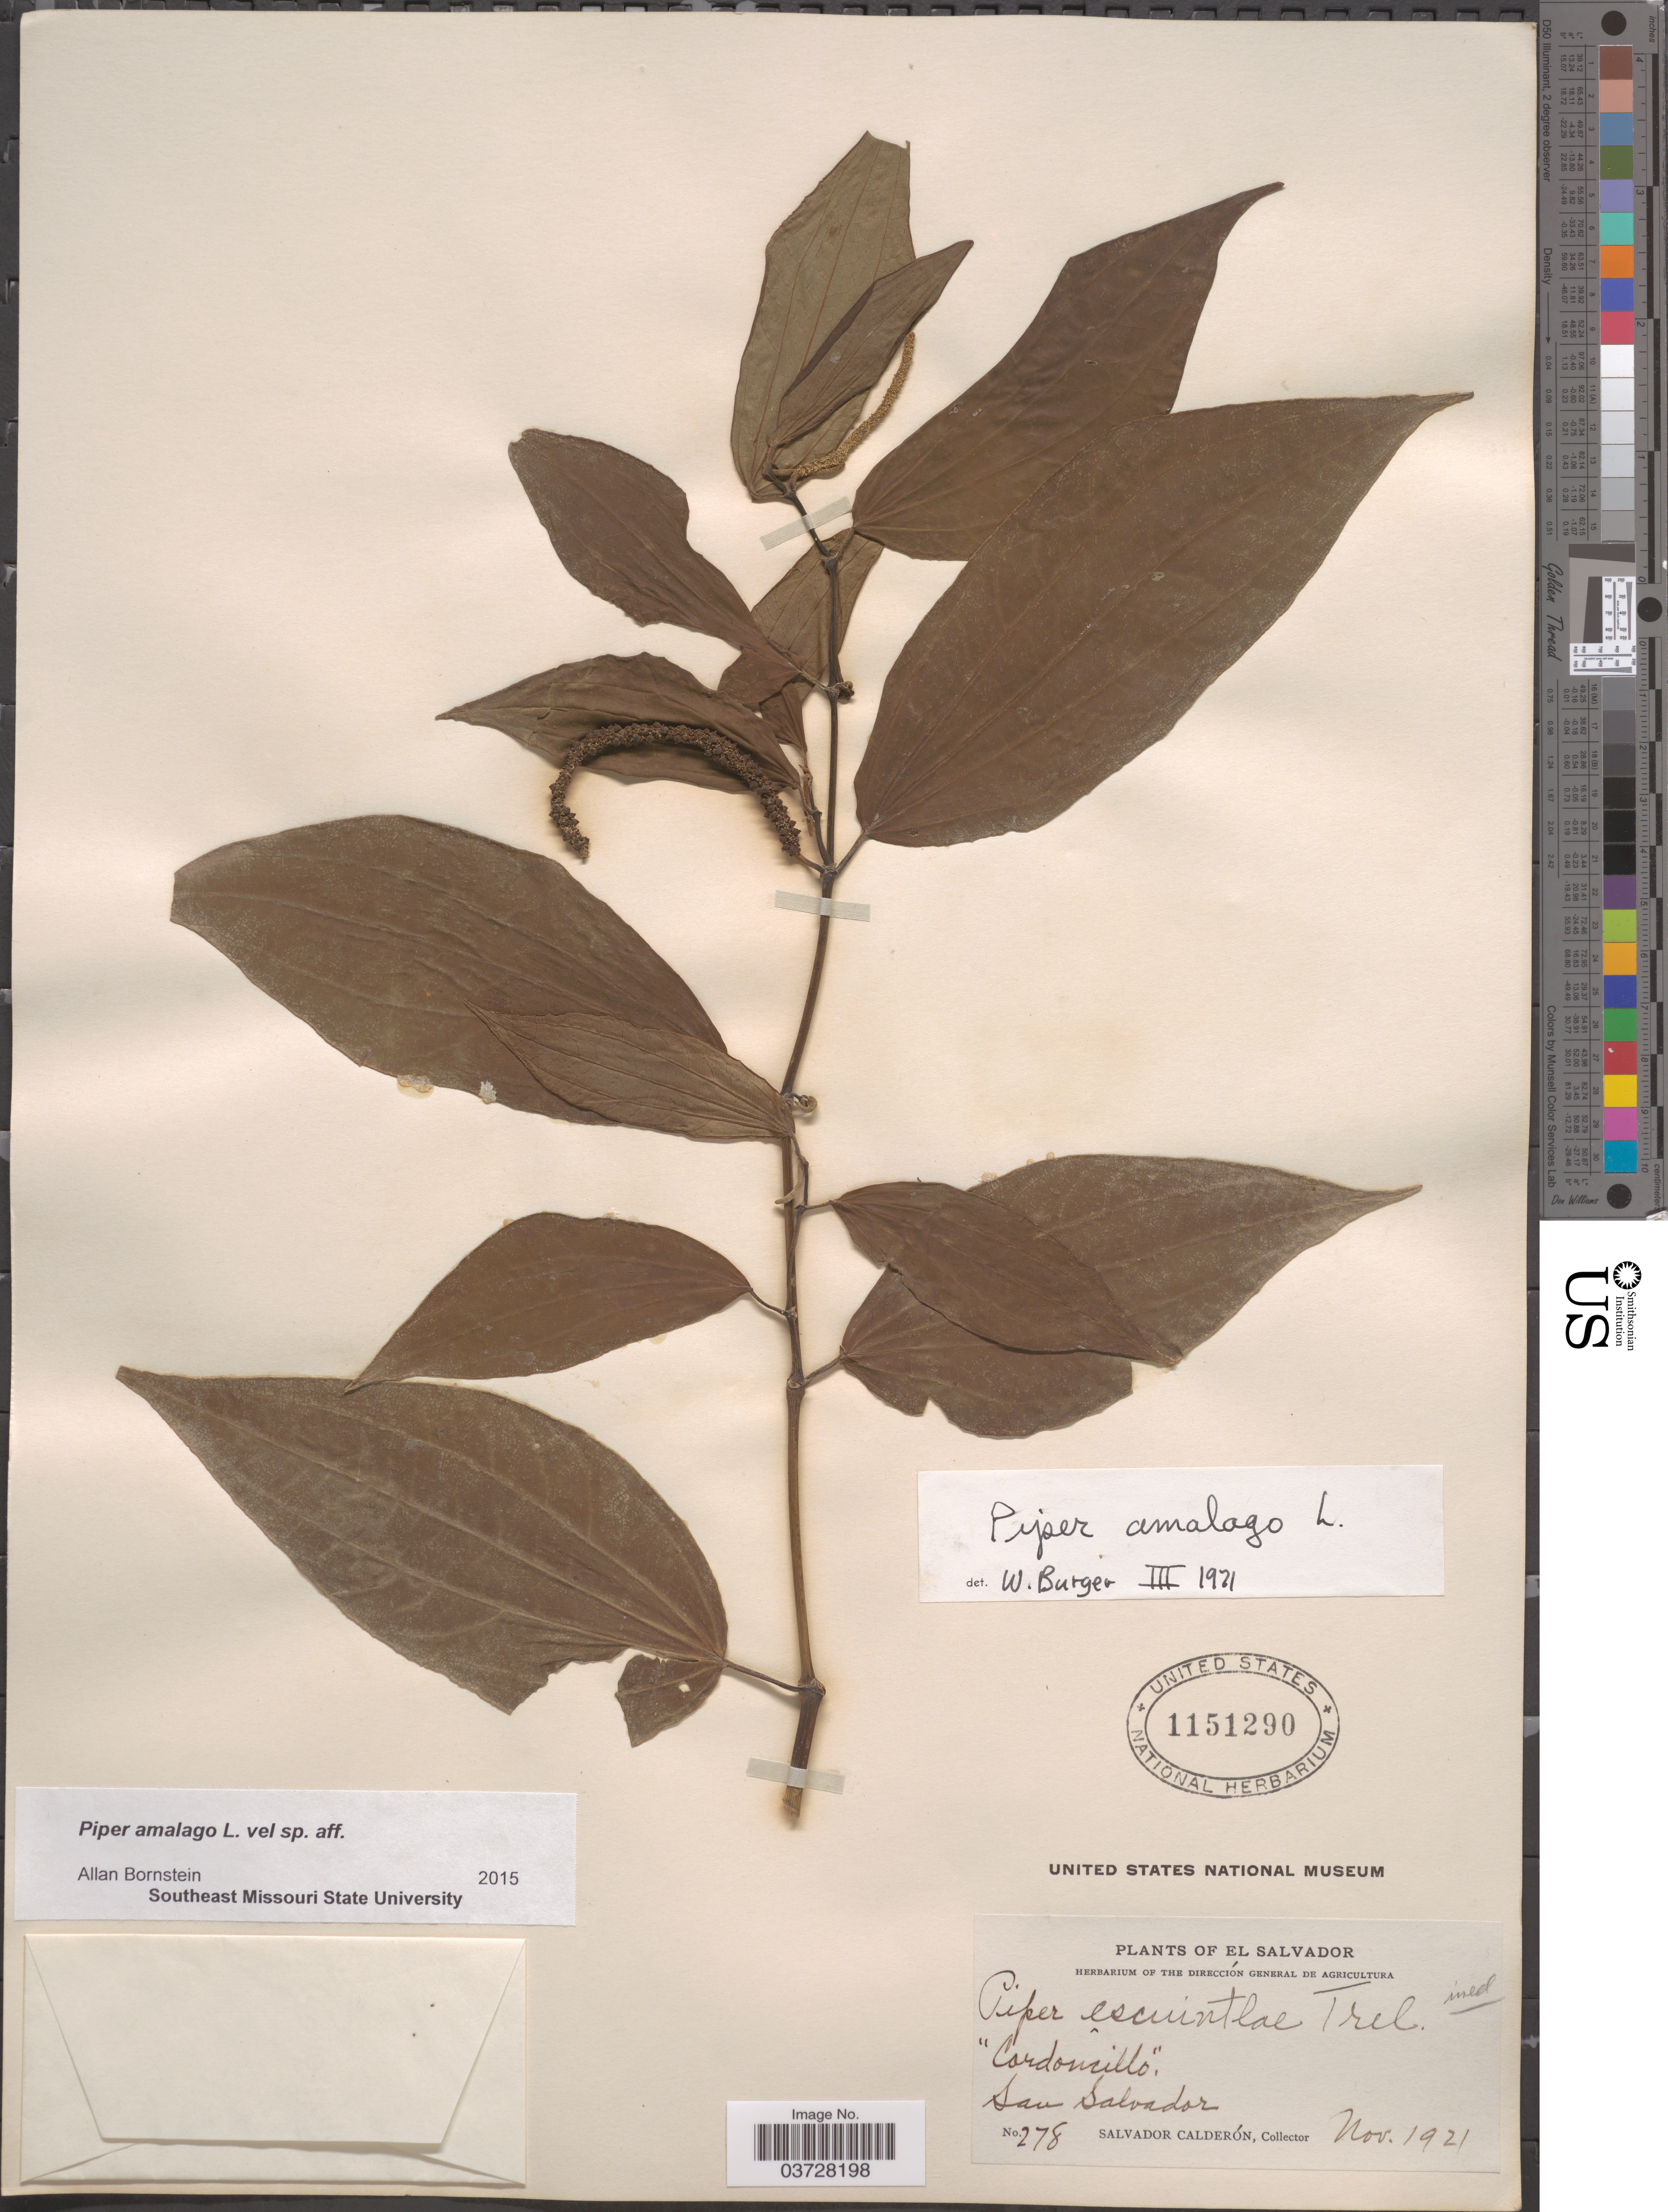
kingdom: Plantae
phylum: Tracheophyta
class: Magnoliopsida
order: Piperales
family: Piperaceae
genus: Piper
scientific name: Piper amalago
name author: L.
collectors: S. Calderón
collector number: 278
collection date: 1921-11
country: El Salvador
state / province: San Salvador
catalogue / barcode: US 1151290